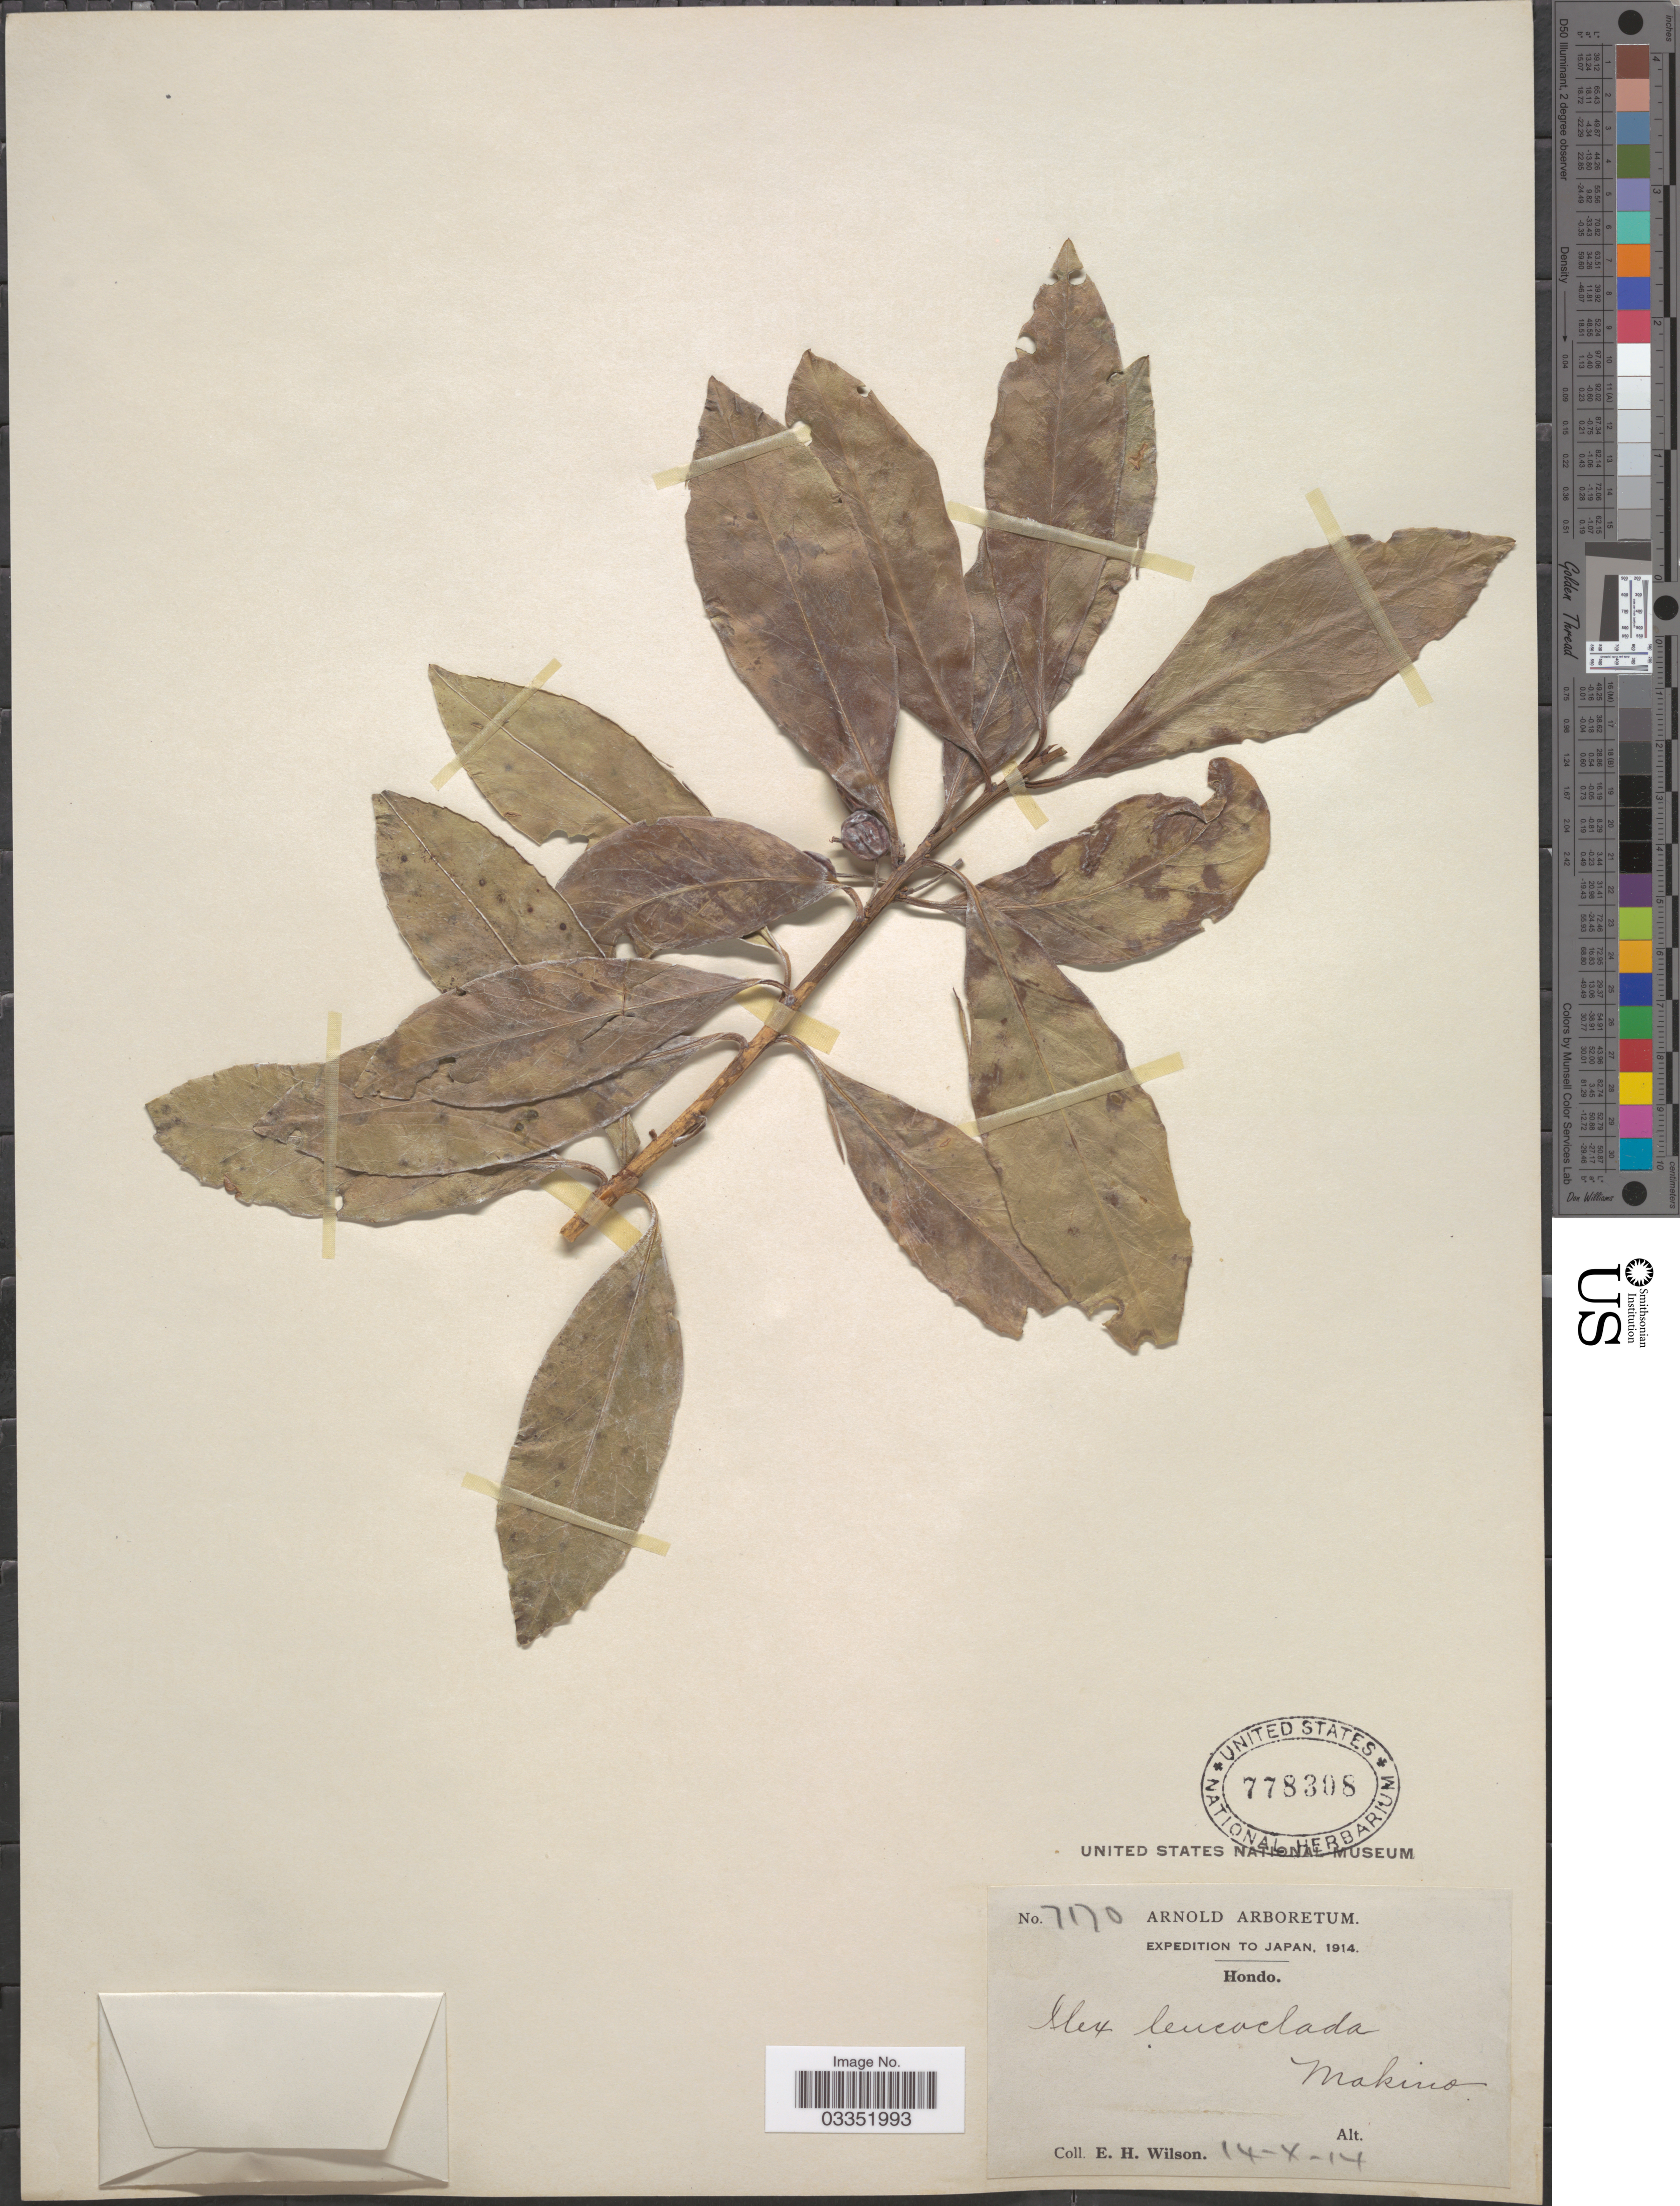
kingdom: Plantae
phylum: Tracheophyta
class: Magnoliopsida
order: Aquifoliales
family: Aquifoliaceae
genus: Ilex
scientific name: Ilex leucoclada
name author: (Maxim.) Makino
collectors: E. Wilson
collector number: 7170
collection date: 1914-10-14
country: Japan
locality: Hondo.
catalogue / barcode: US 778308